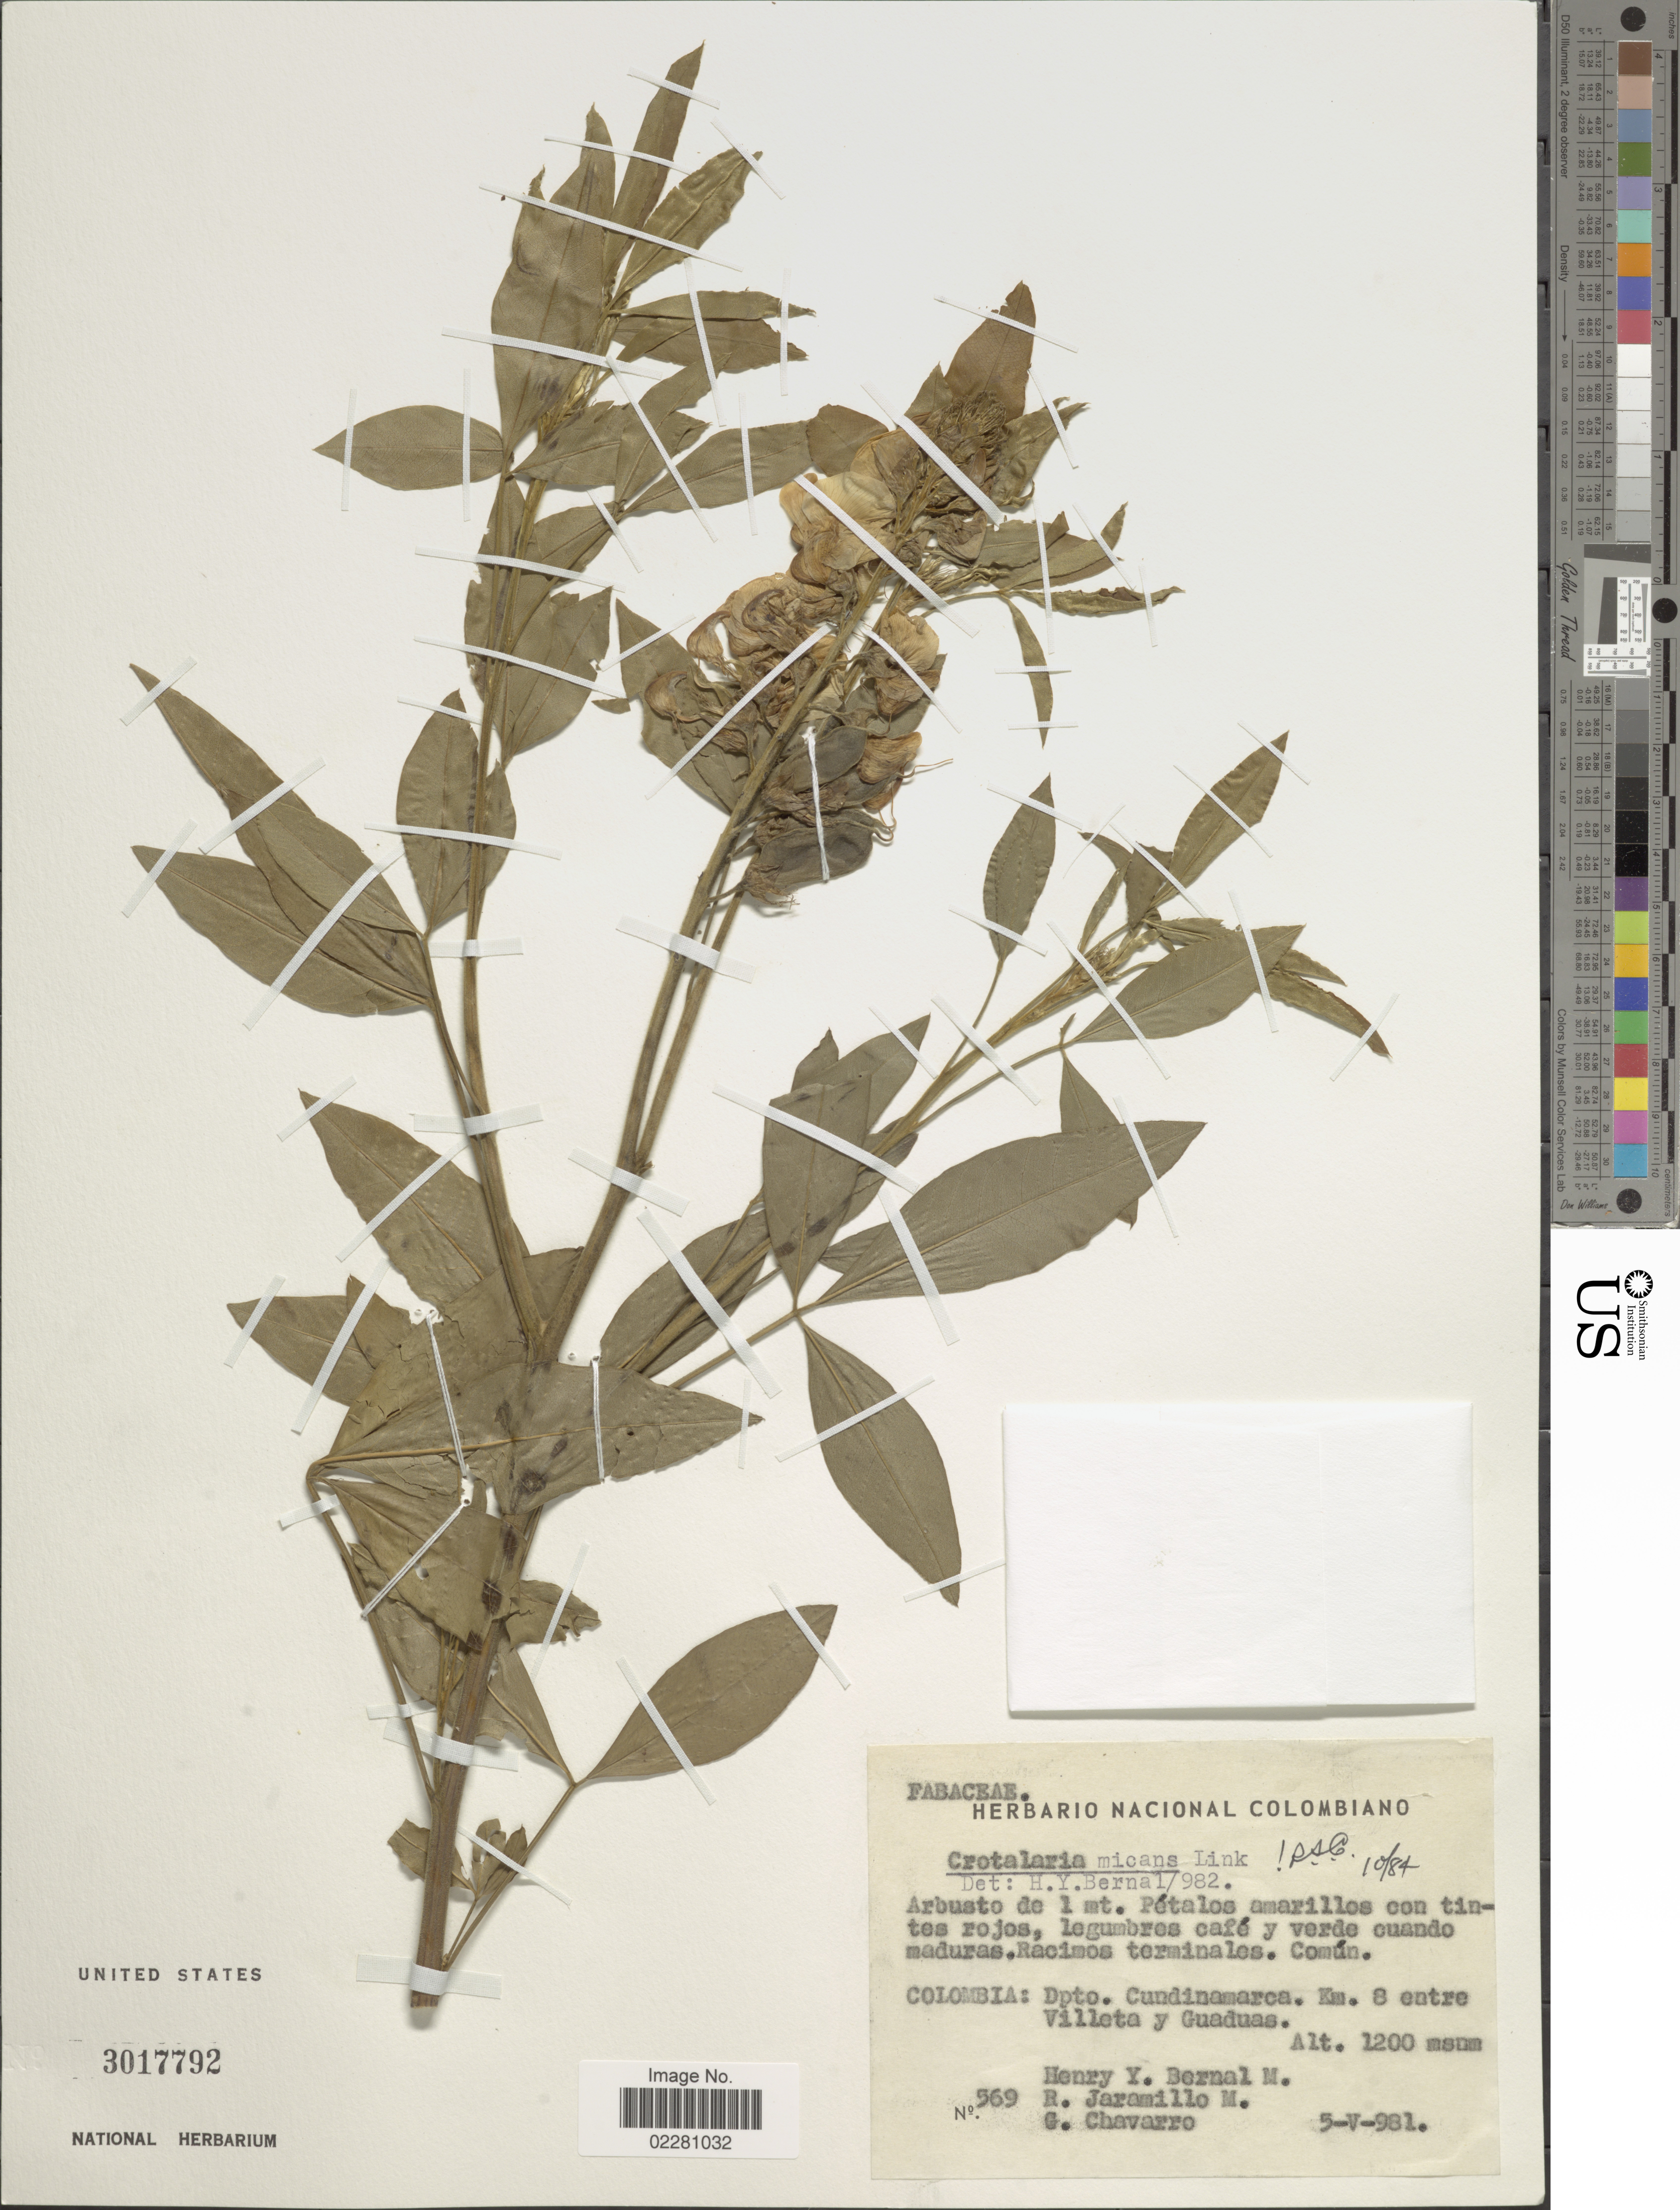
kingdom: Plantae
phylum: Tracheophyta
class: Magnoliopsida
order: Fabales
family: Fabaceae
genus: Crotalaria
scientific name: Crotalaria micans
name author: Link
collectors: H. Y. Bernal, R. Jaramillo M. & G. Chavarro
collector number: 569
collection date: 1981-05-05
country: Colombia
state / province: Cundinamarca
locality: Km 8 entre Villeta y Guaduas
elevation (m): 1200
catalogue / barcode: US 3017792